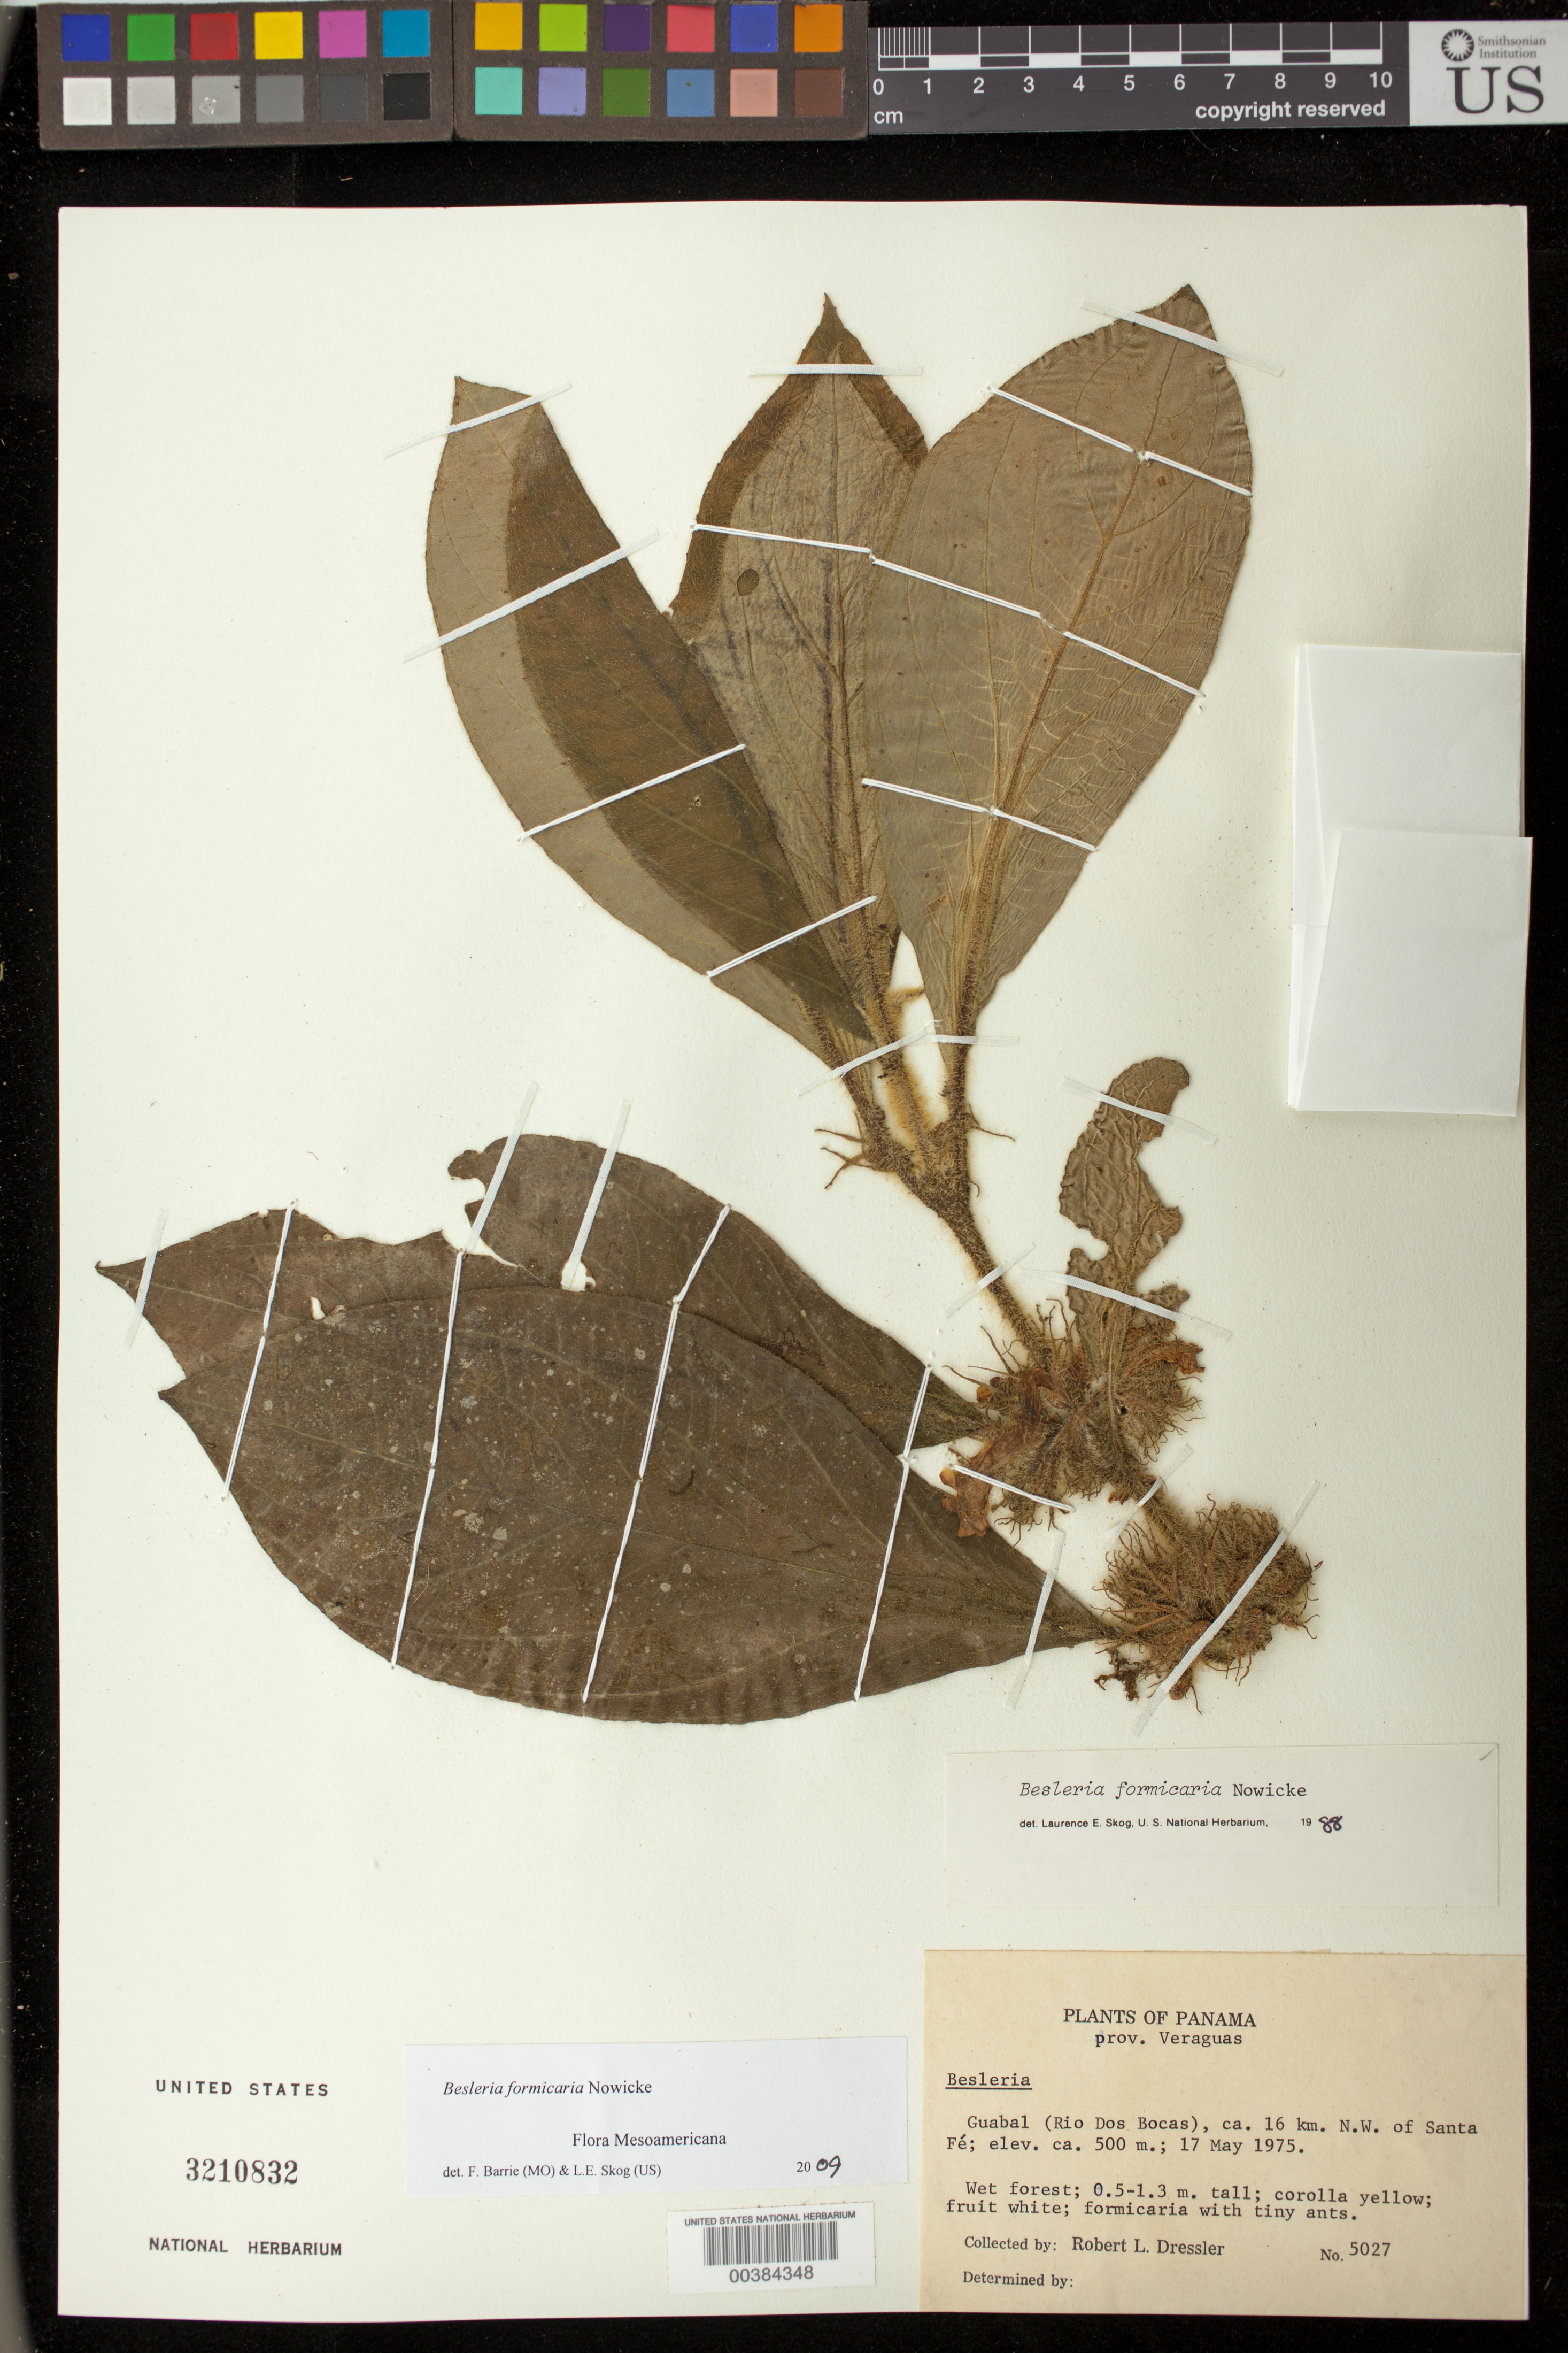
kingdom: Plantae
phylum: Tracheophyta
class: Magnoliopsida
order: Lamiales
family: Gesneriaceae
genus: Besleria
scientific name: Besleria formicaria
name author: Nowicke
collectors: R. Dressler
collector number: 5027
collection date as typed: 17 May 1975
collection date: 1975-05-17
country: Panama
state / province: Veraguas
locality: Guabal, Rio dos Bocas, NW of Santa Fe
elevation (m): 500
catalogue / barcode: US 3210832